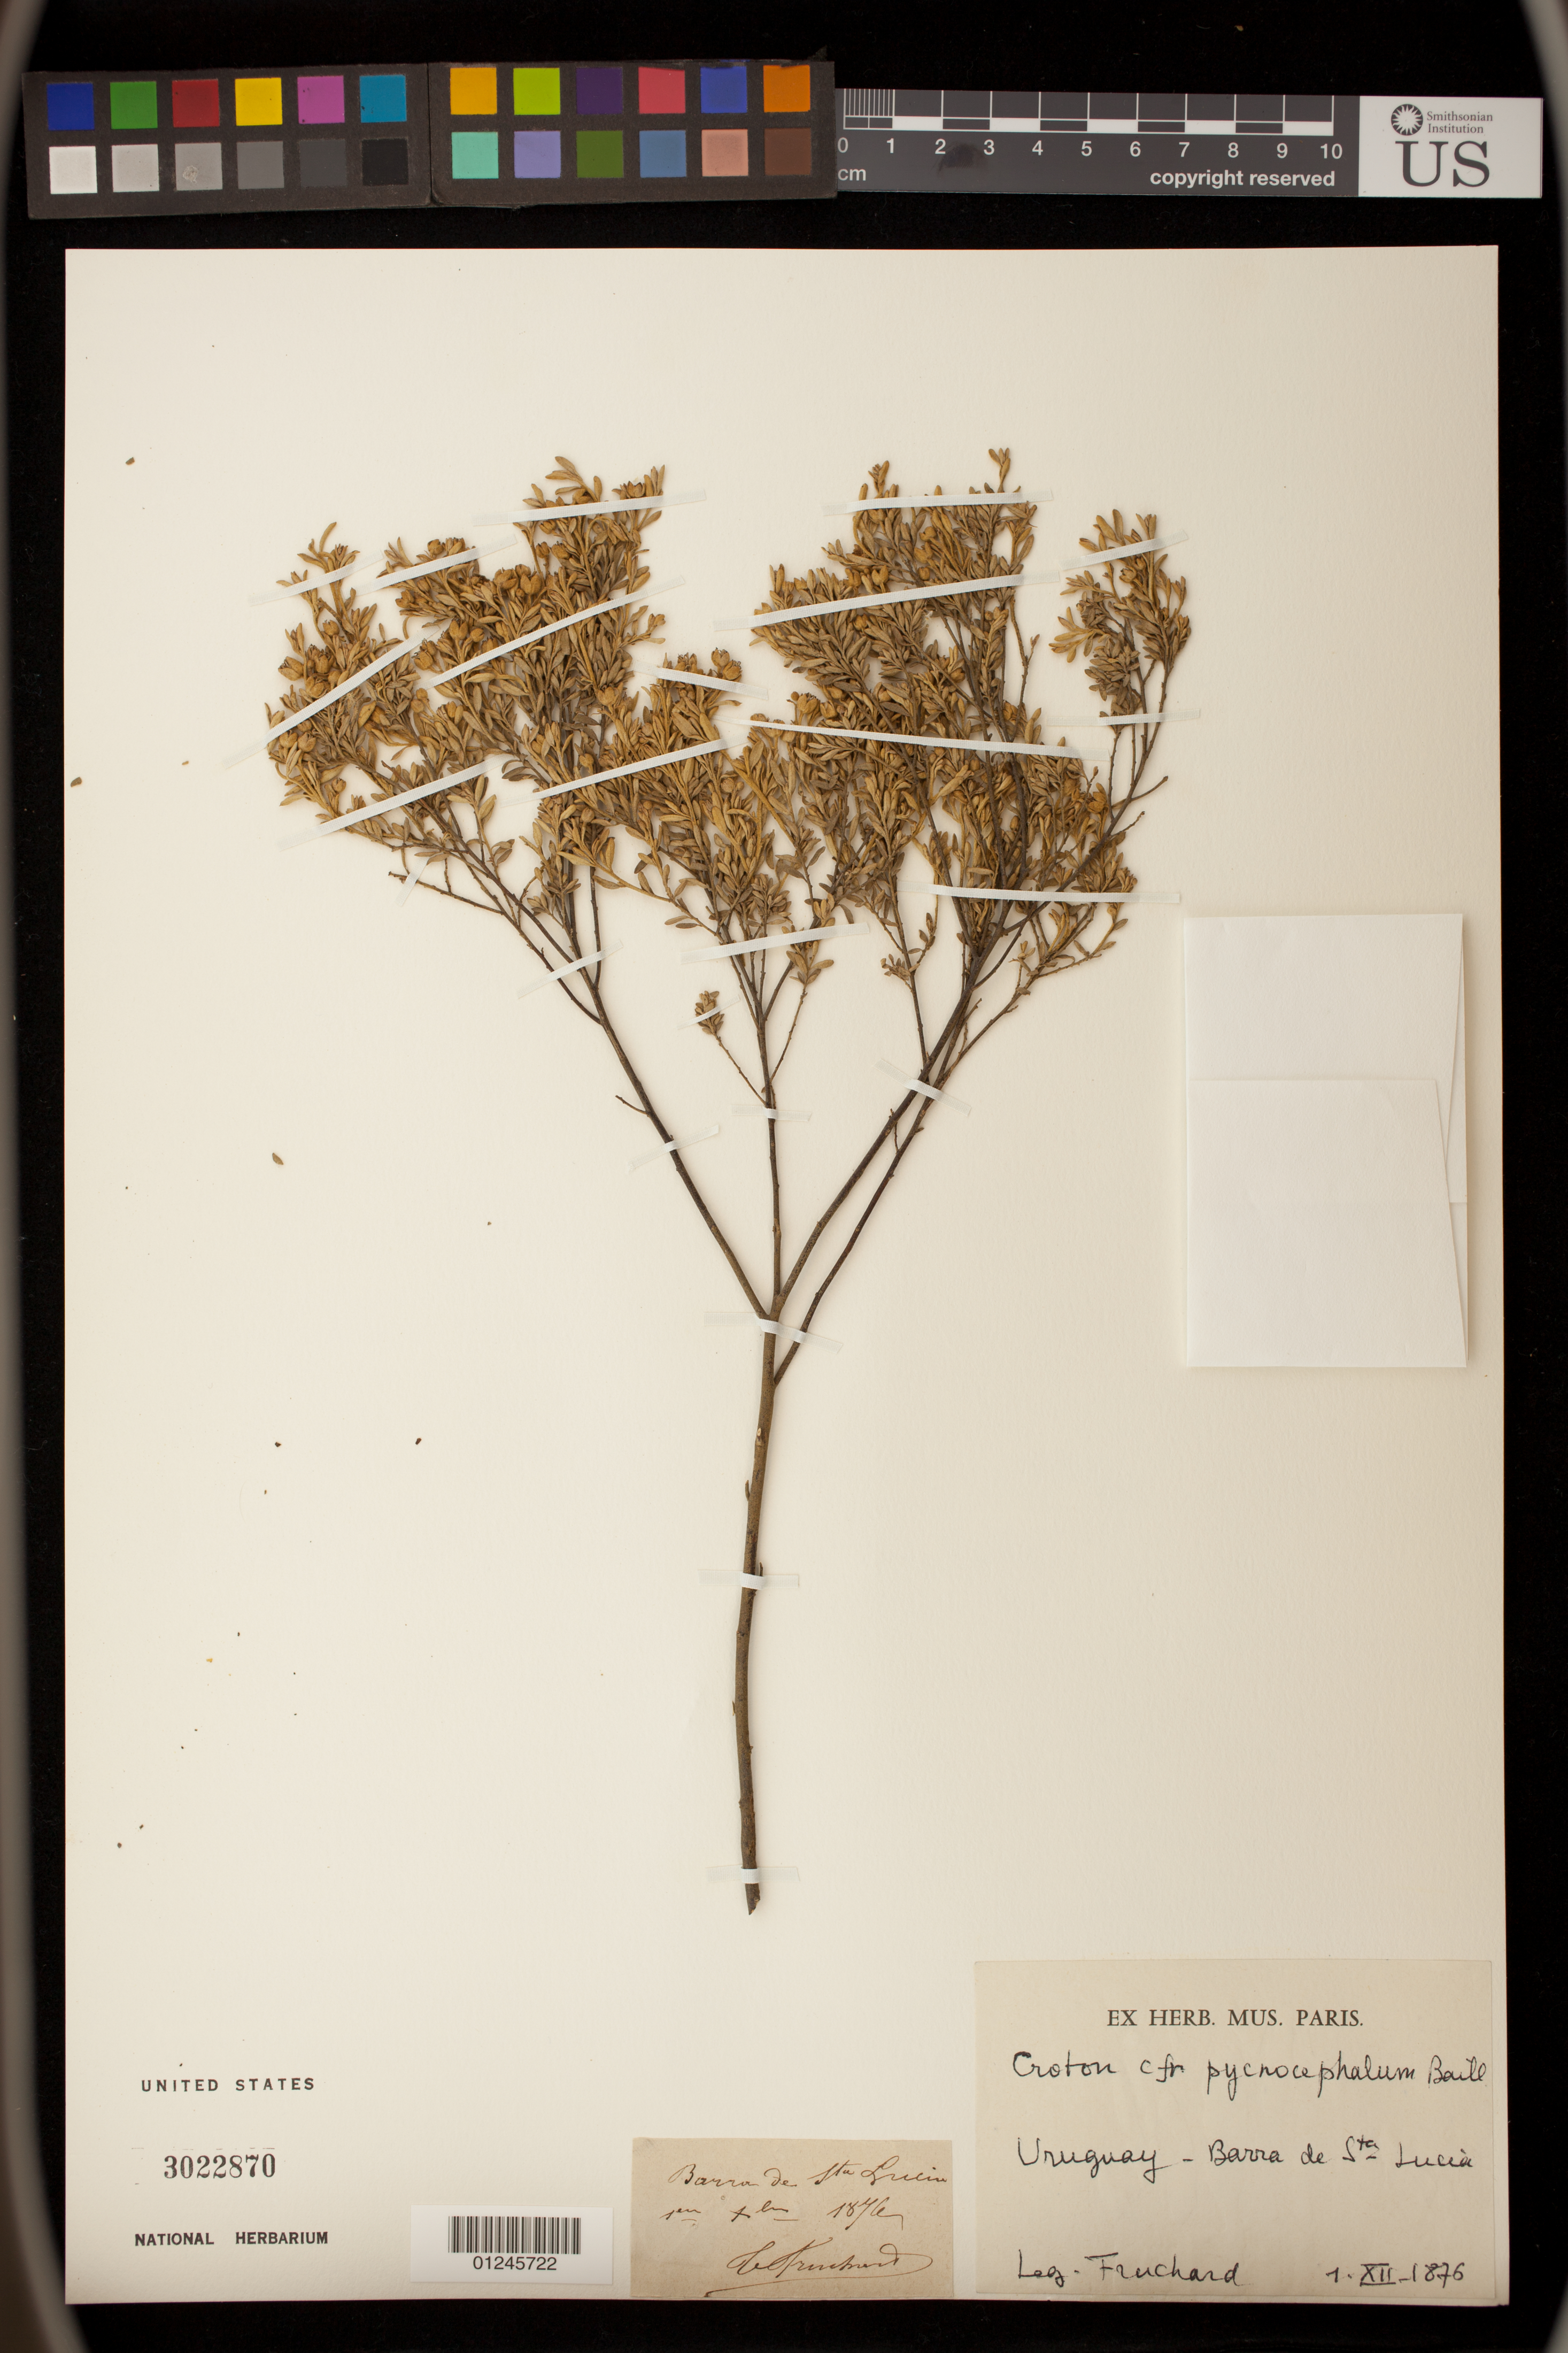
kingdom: Plantae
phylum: Tracheophyta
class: Magnoliopsida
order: Malpighiales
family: Euphorbiaceae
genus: Croton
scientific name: Croton pycnocephalus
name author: Baill.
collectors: -. Fruchard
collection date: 1876-12-01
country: Uruguay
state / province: San Jose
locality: Barra de Sta Lucia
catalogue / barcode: US 3022870